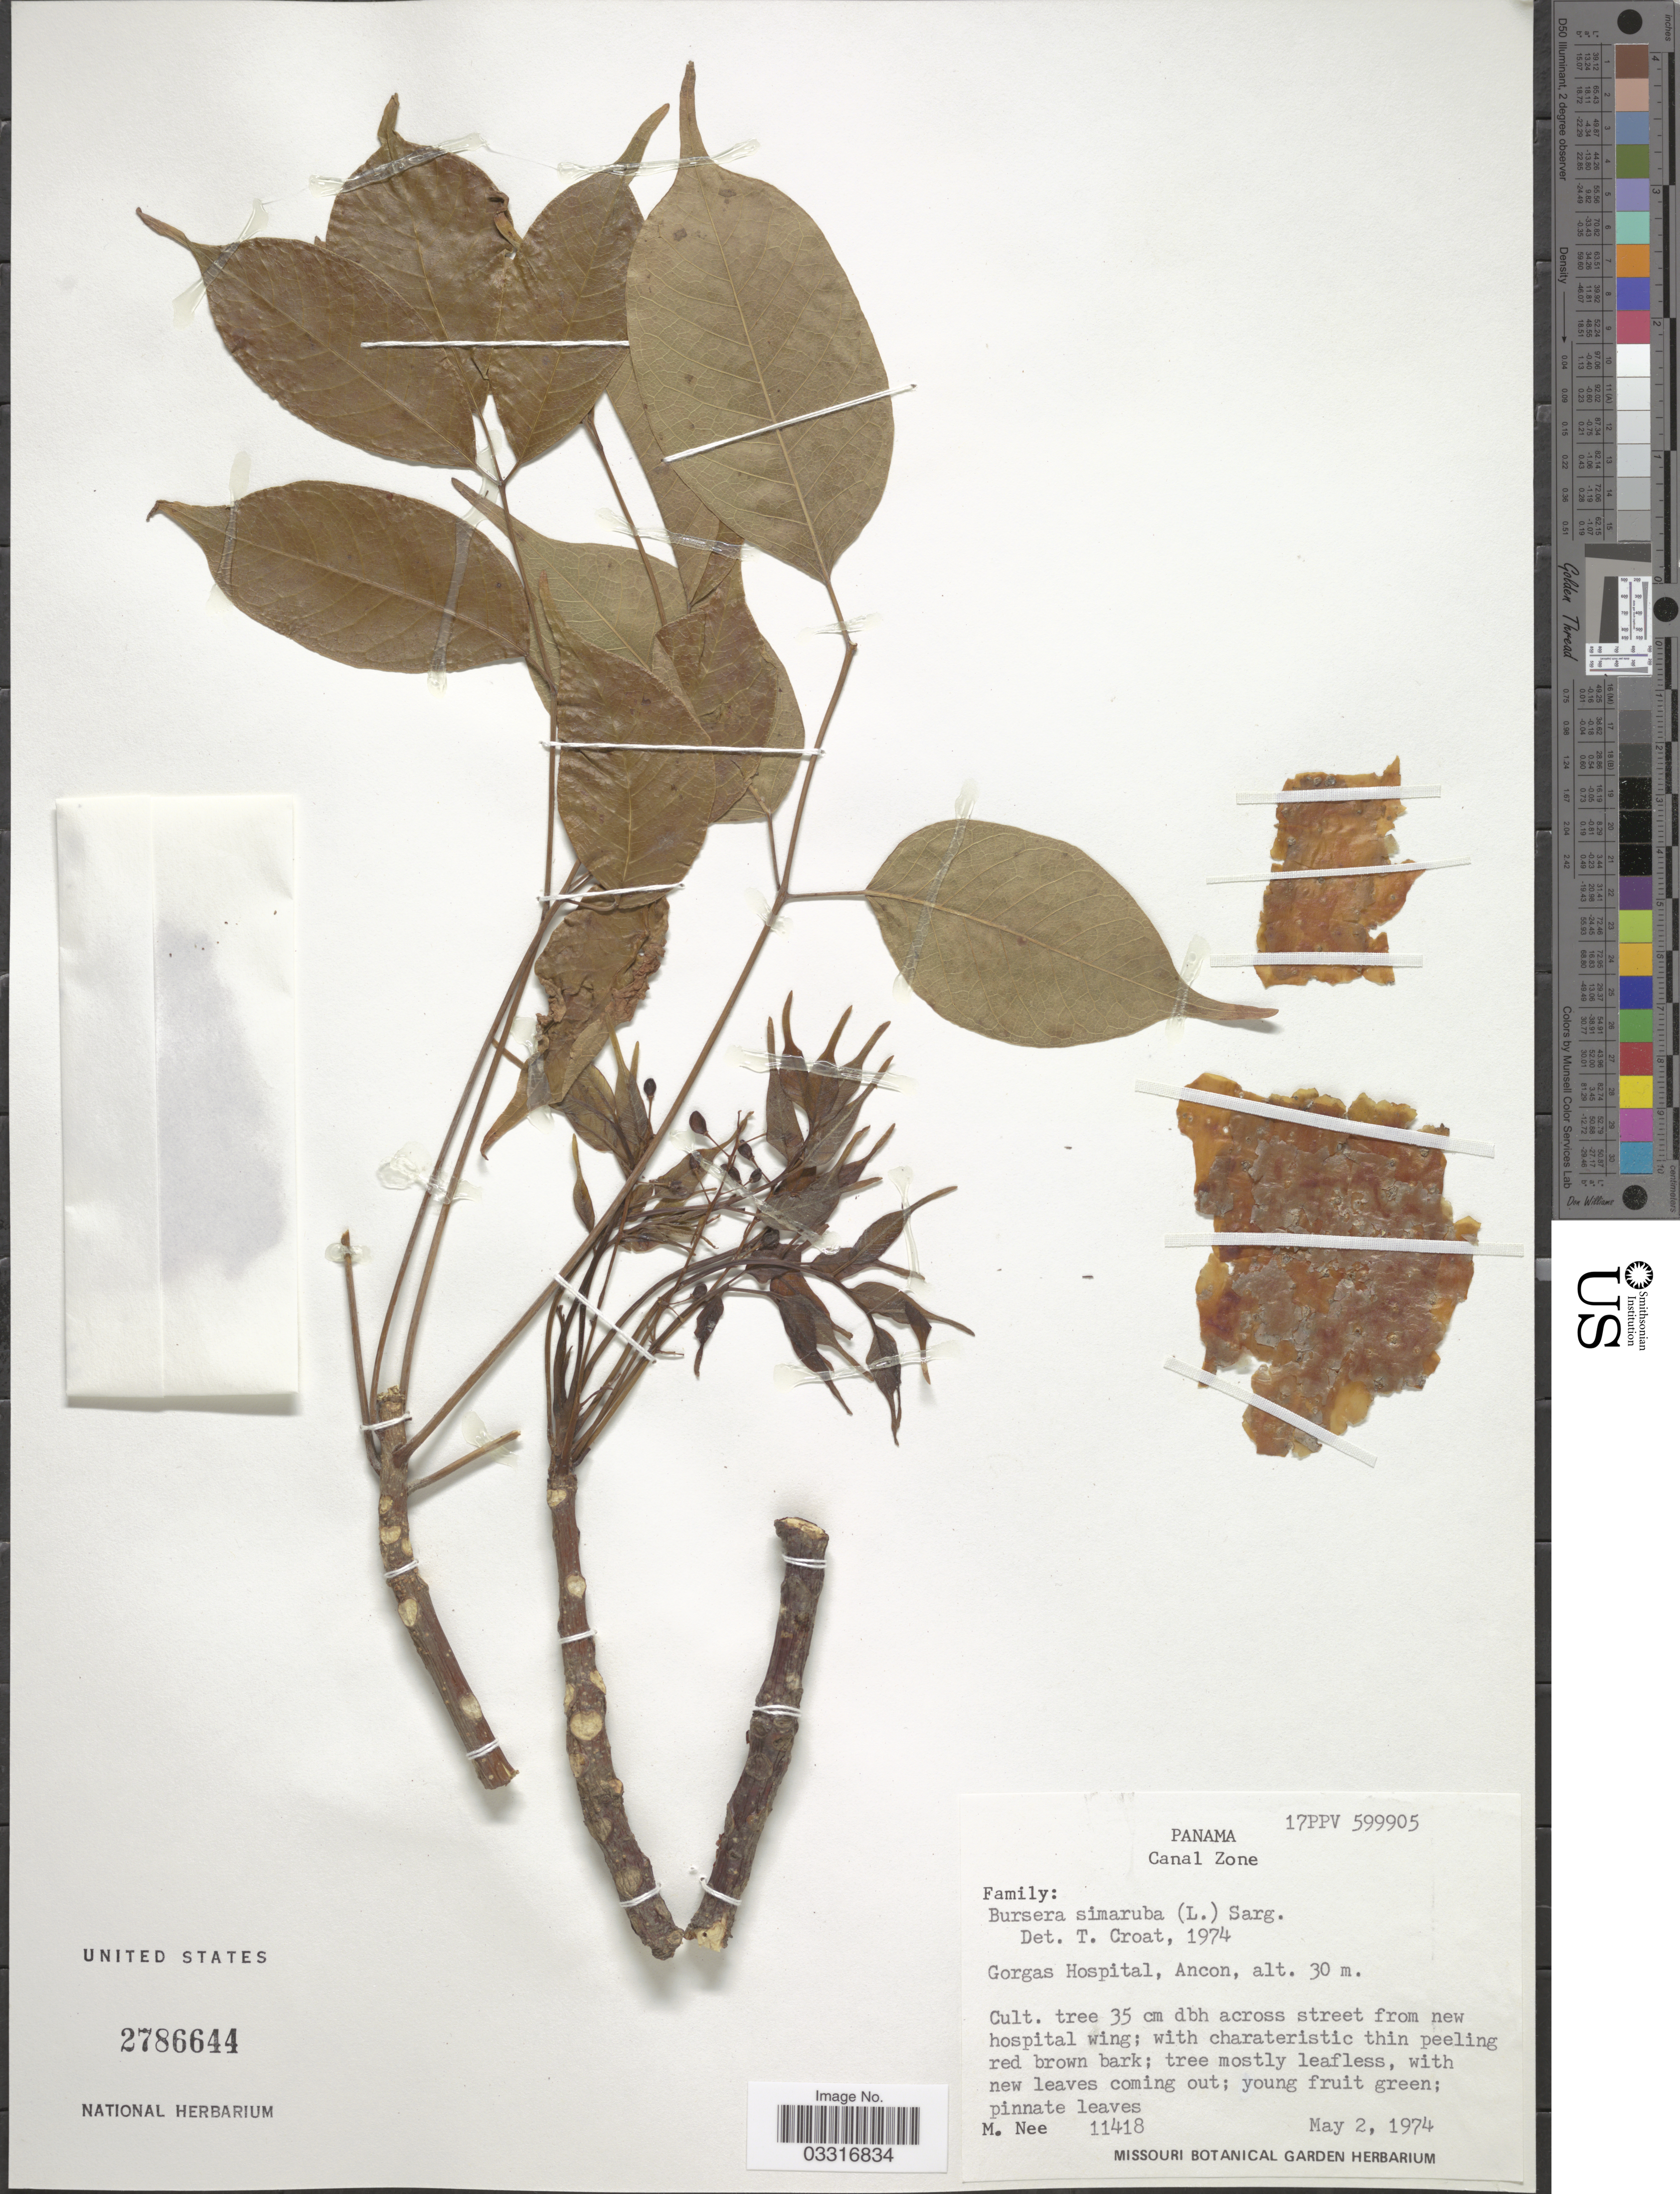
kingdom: Plantae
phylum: Tracheophyta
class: Magnoliopsida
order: Sapindales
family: Burseraceae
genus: Bursera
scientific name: Bursera simaruba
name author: (L.) Sarg.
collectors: M. Nee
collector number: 11418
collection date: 1974-05-02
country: Panama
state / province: Colón / Panamá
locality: Canal Zone. Gorgas Hospital, Ancon.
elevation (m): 30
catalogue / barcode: US 2786644